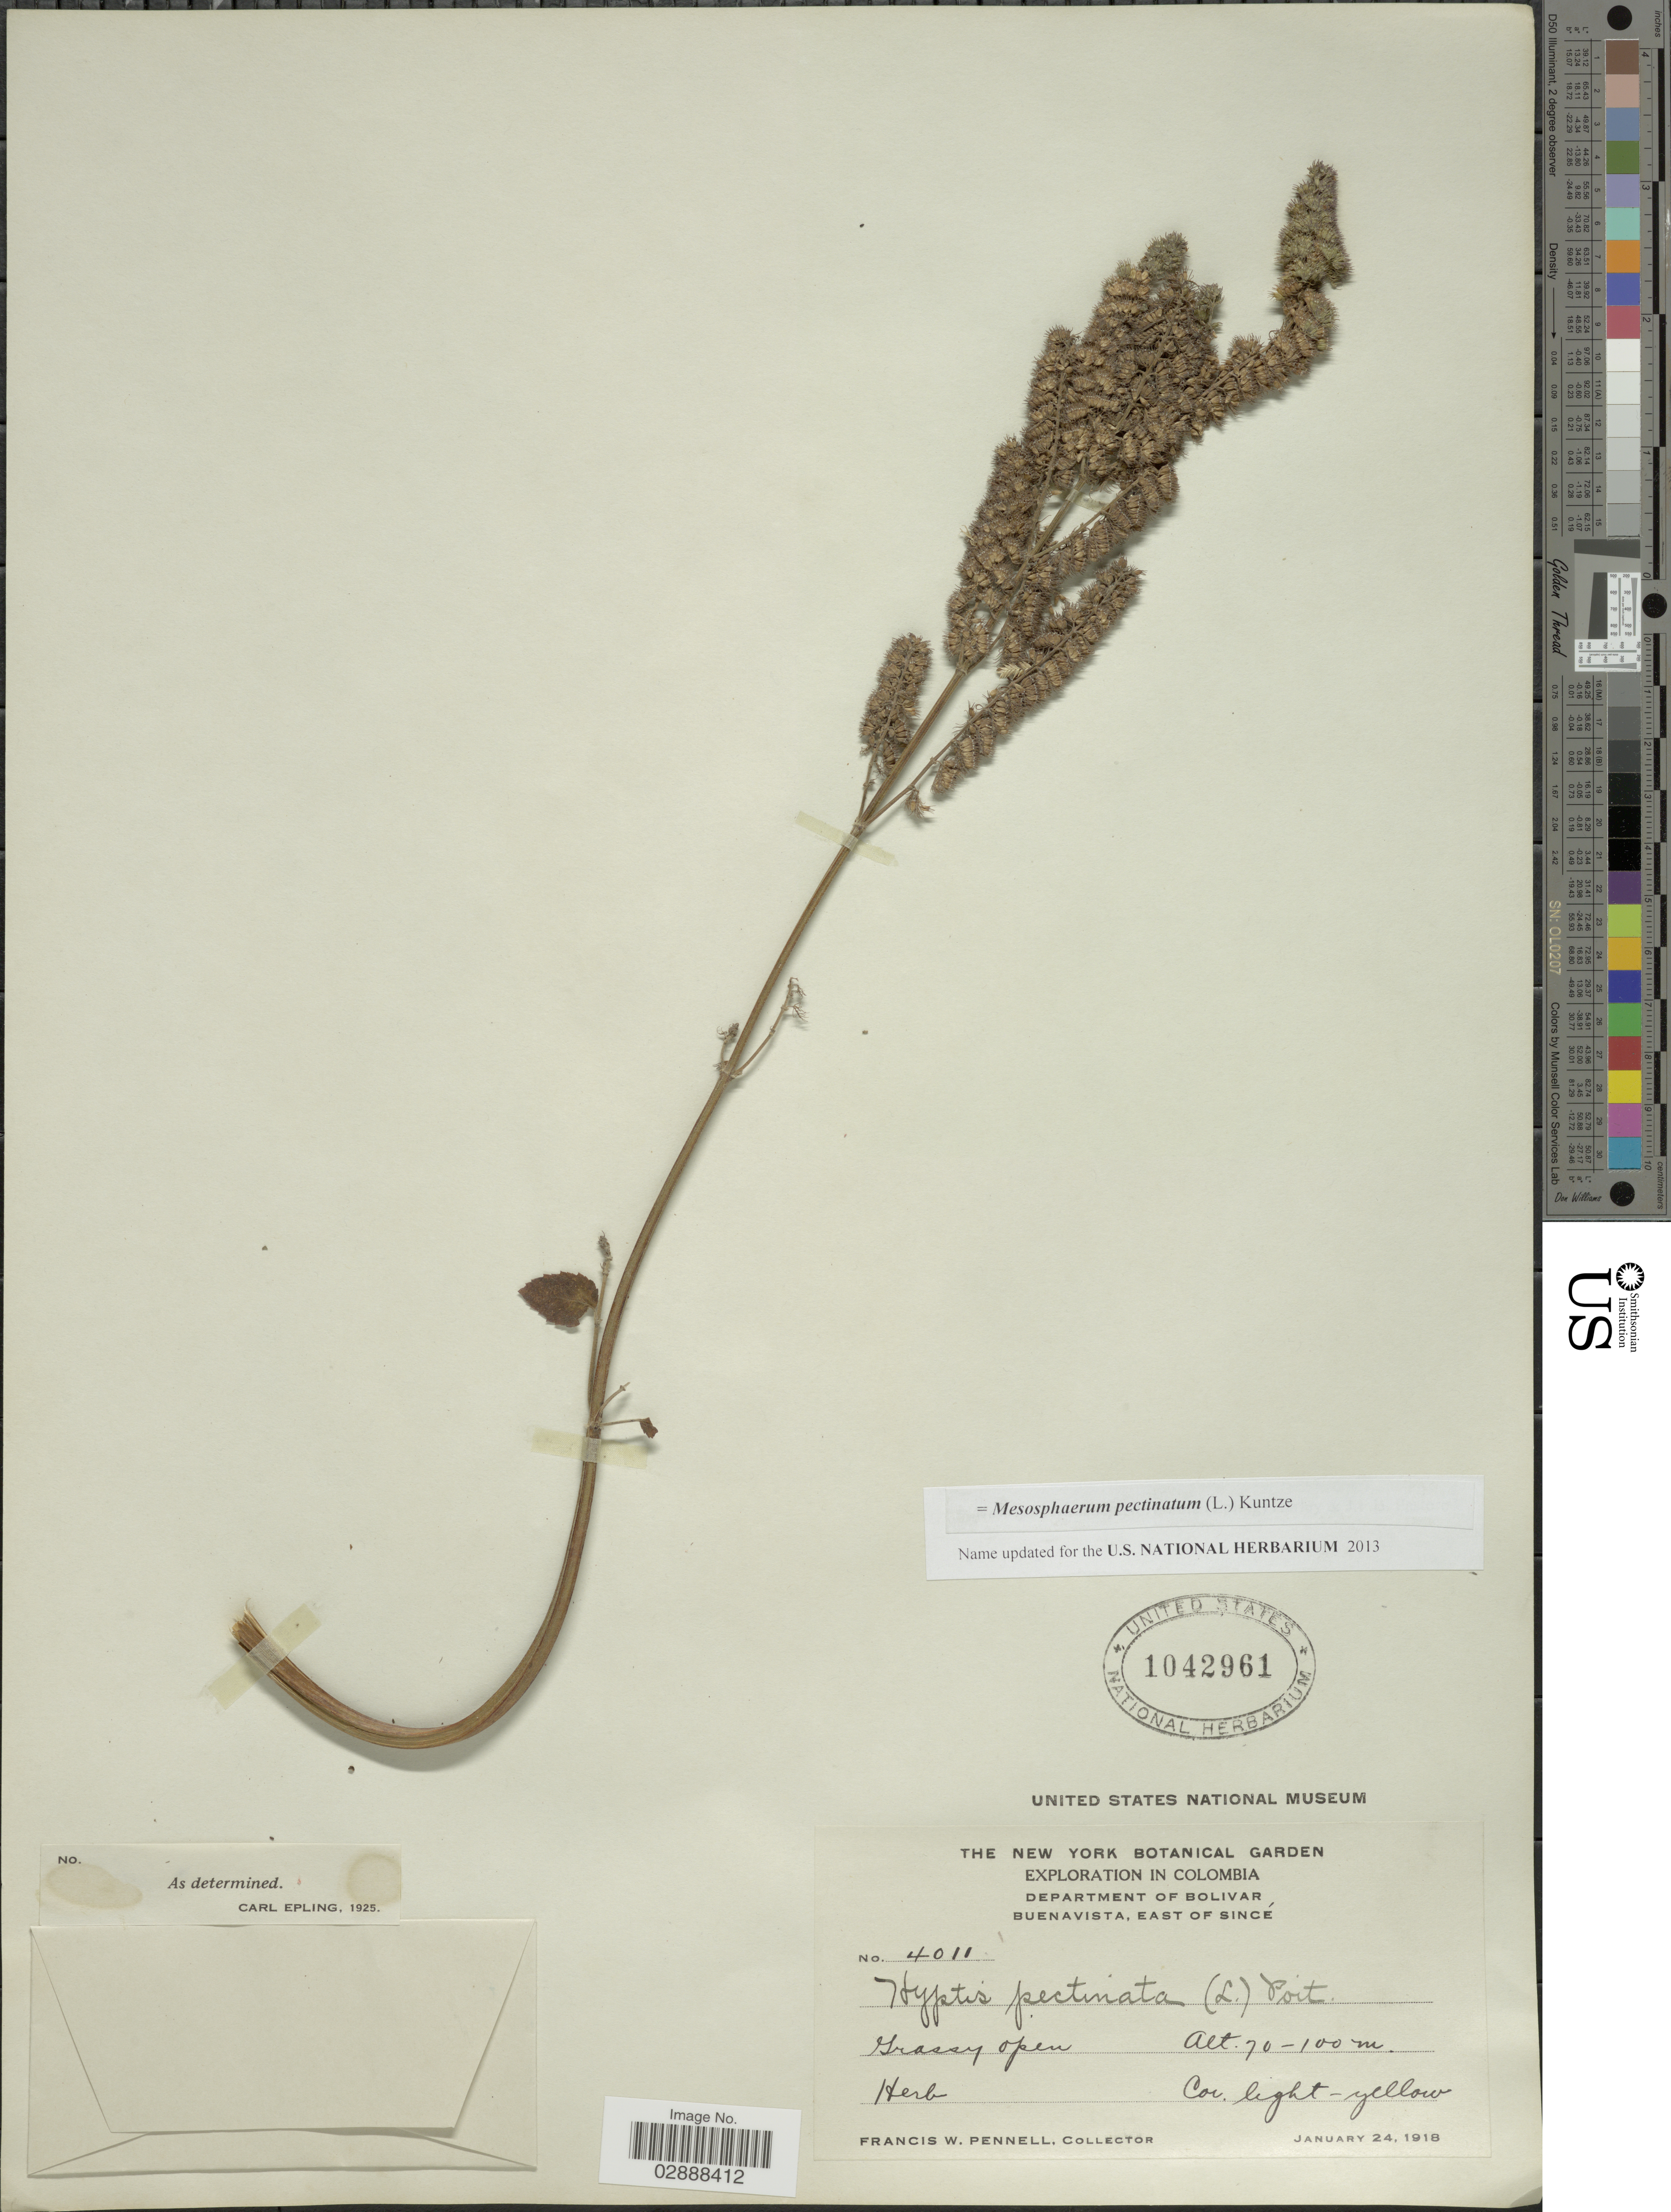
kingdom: Plantae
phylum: Tracheophyta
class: Magnoliopsida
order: Lamiales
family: Lamiaceae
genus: Mesosphaerum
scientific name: Mesosphaerum pectinatum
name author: (L.) Kuntze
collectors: F. W. Pennell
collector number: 4011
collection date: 1918-01-24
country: Colombia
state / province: Bolívar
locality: Department of Bolivar. Buenavista, East of Sincé.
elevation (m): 70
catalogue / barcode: US 1042961